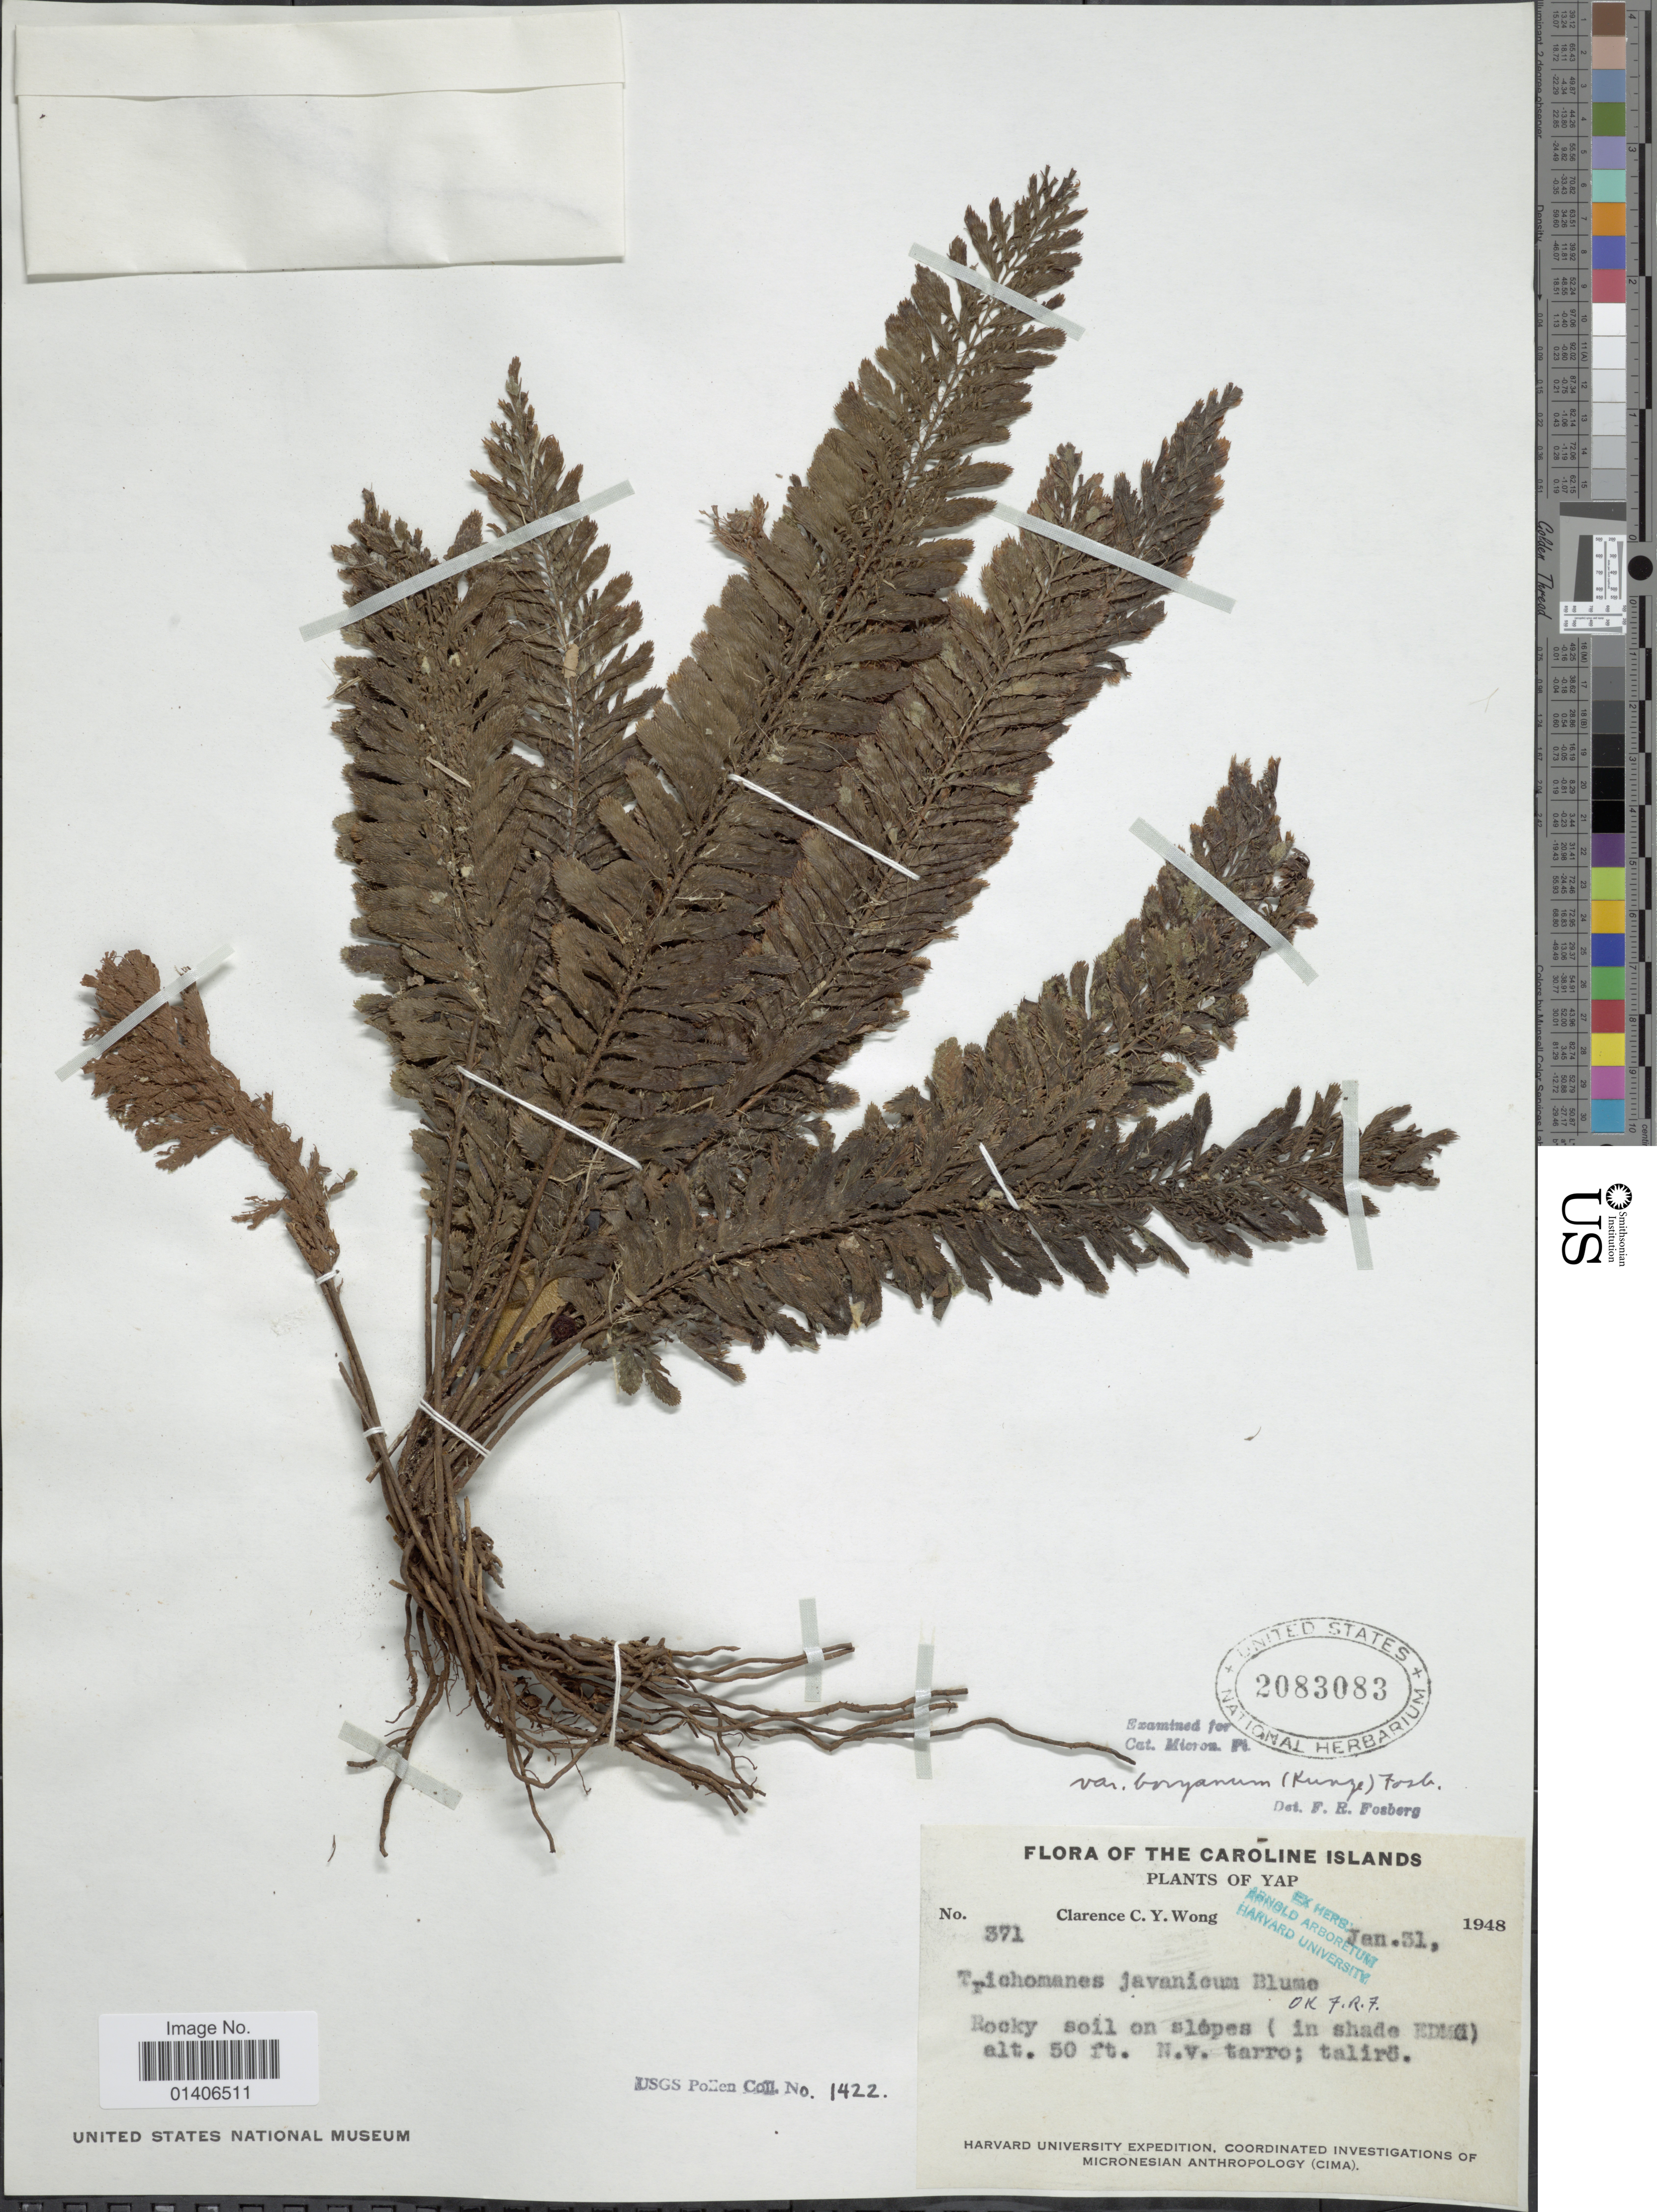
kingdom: Plantae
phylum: Tracheophyta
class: Polypodiopsida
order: Hymenophyllales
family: Hymenophyllaceae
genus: Cephalomanes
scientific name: Cephalomanes atrovirens subsp. boryanum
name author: (Kunze) K. Iwats.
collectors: C. Y. C. Wong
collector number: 371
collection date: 1948-01-31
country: Micronesia, Federated States of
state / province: Yap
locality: The Caroline Islands, Rocky soil on slopes (in shade RDMO), N.V. tarro; talirö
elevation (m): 15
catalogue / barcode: US 2083083